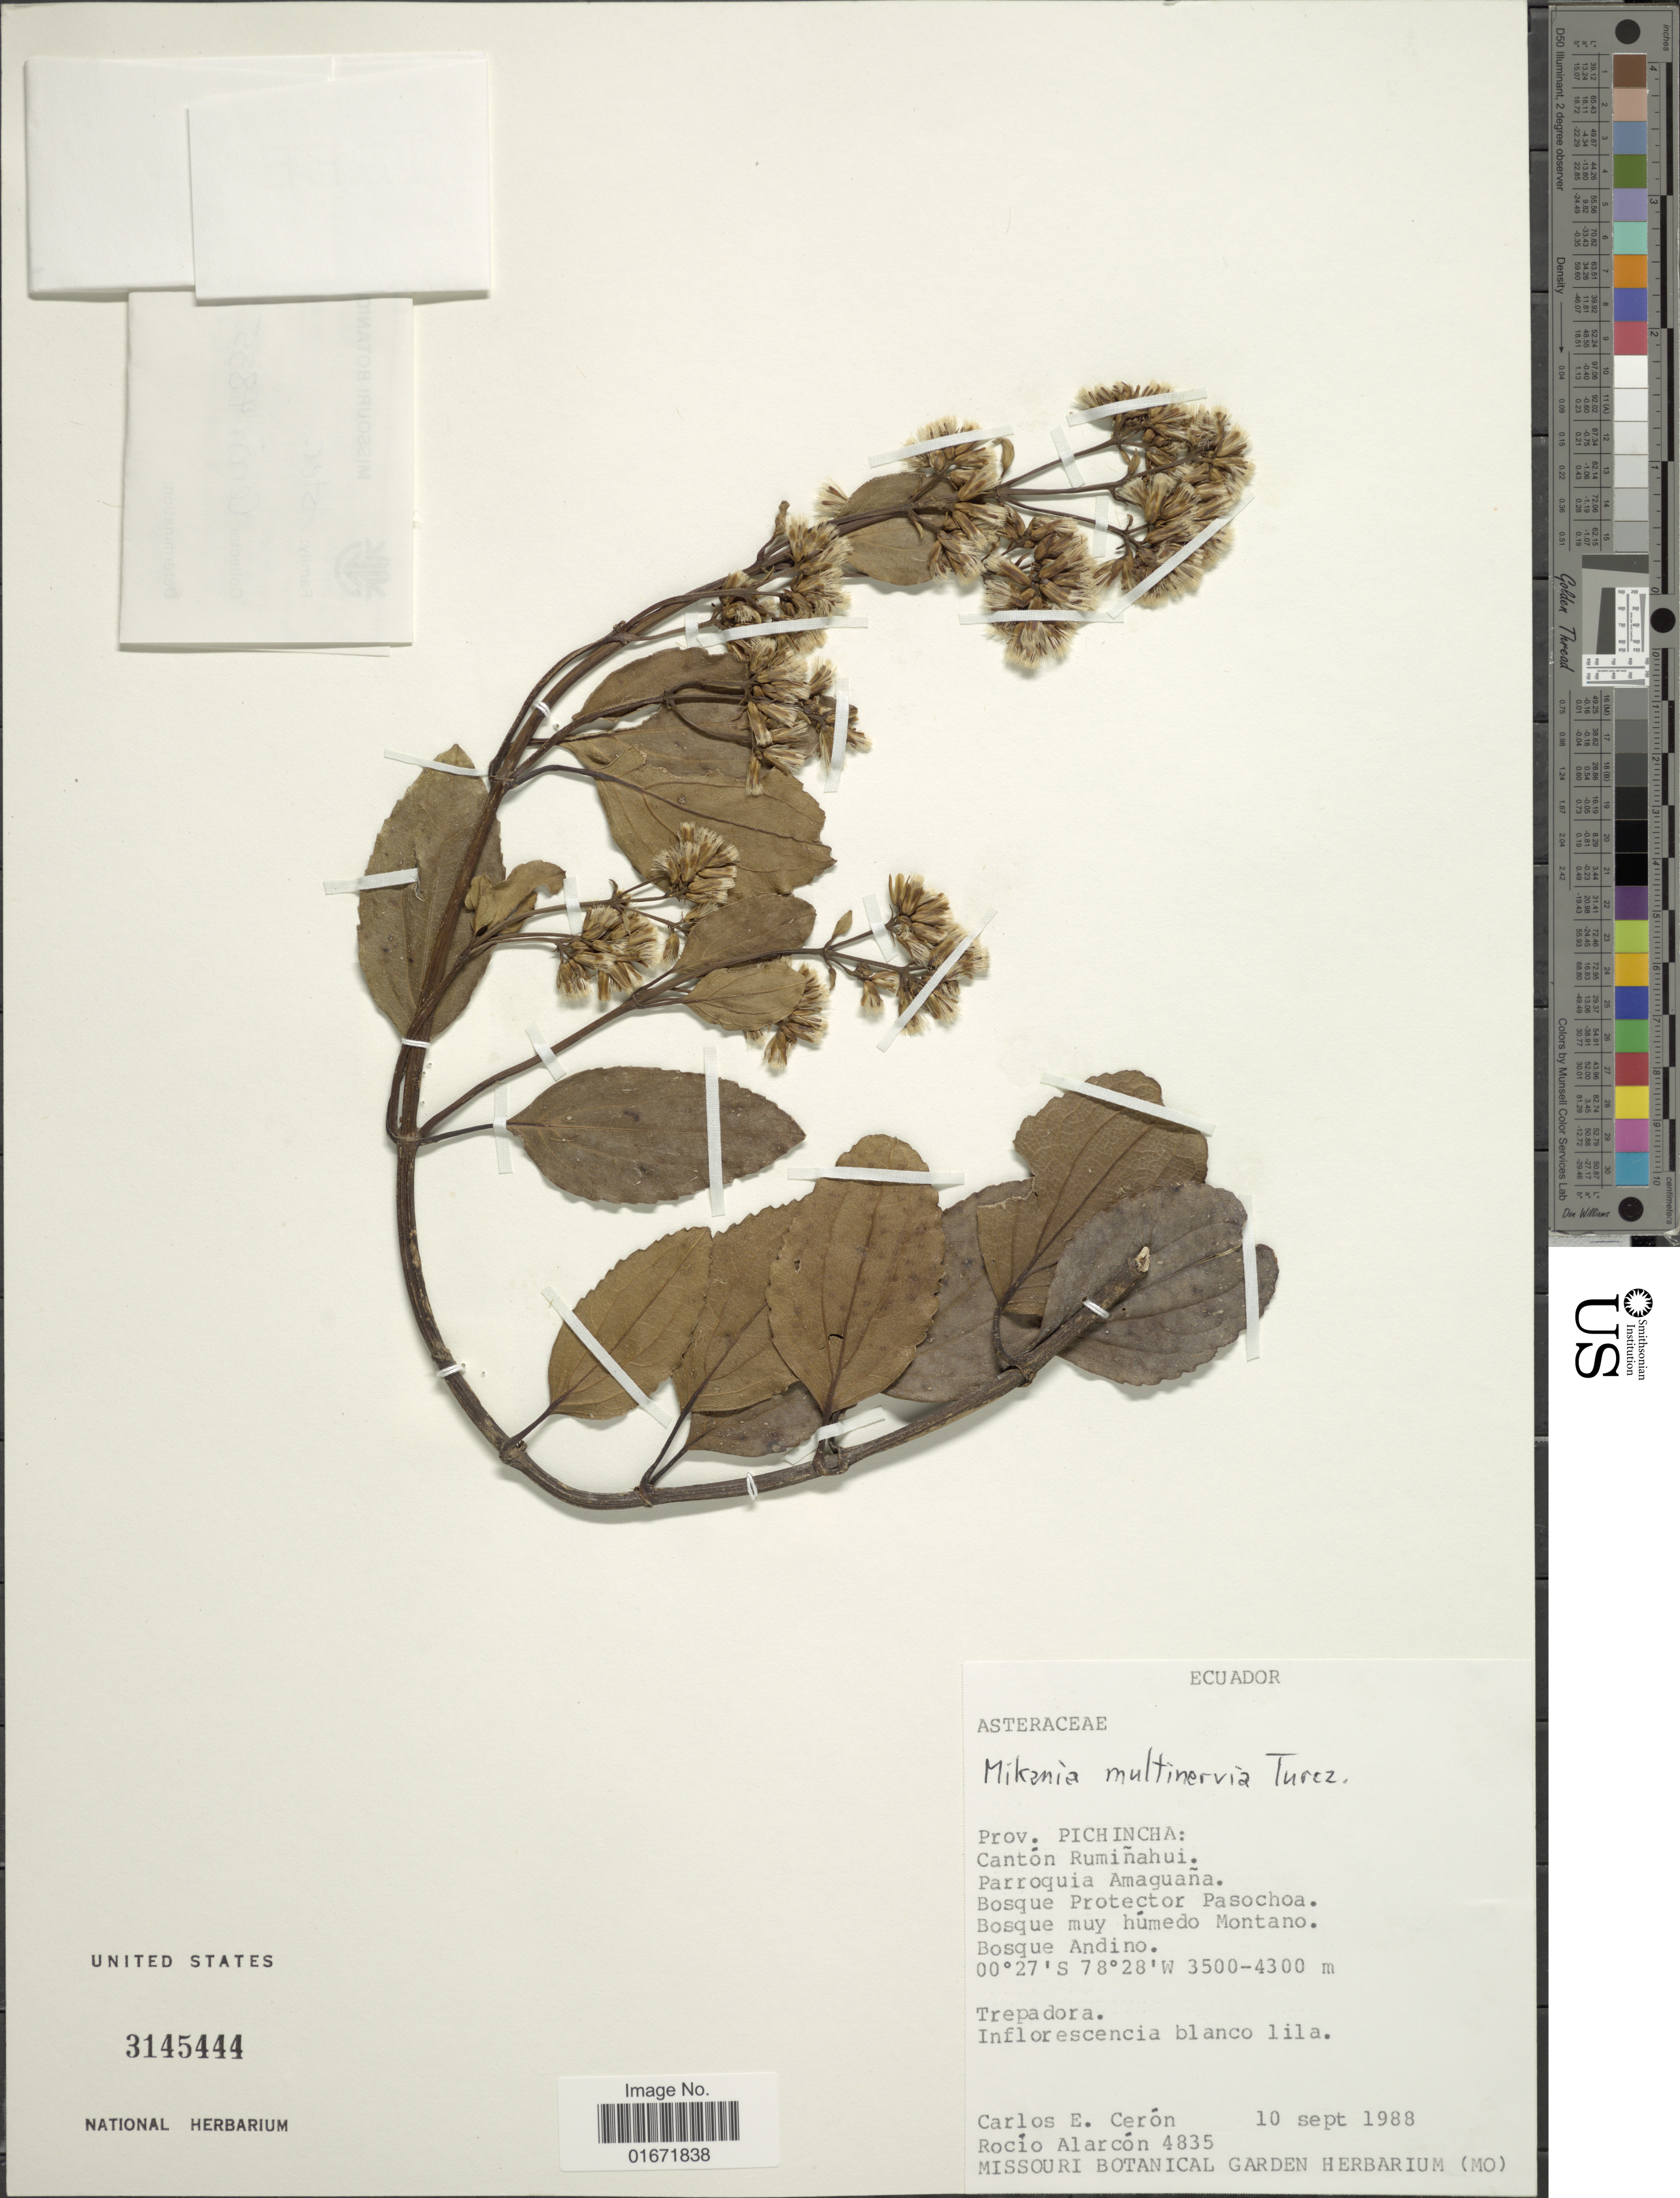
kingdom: Plantae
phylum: Tracheophyta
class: Magnoliopsida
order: Asterales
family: Asteraceae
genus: Mikania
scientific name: Mikania multinervia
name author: Turcz.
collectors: C. E. Cerón M. & R. Alarcón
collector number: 4835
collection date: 1988-09-10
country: Ecuador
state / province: Pichincha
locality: Prov. Pichincha: Cantón Rumiñahui. Parroquia Amaguaña. Bosque Protector Pasochoa. Bosque muy húmedo Montano. Bosque Andino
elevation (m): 3500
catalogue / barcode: US 3145444